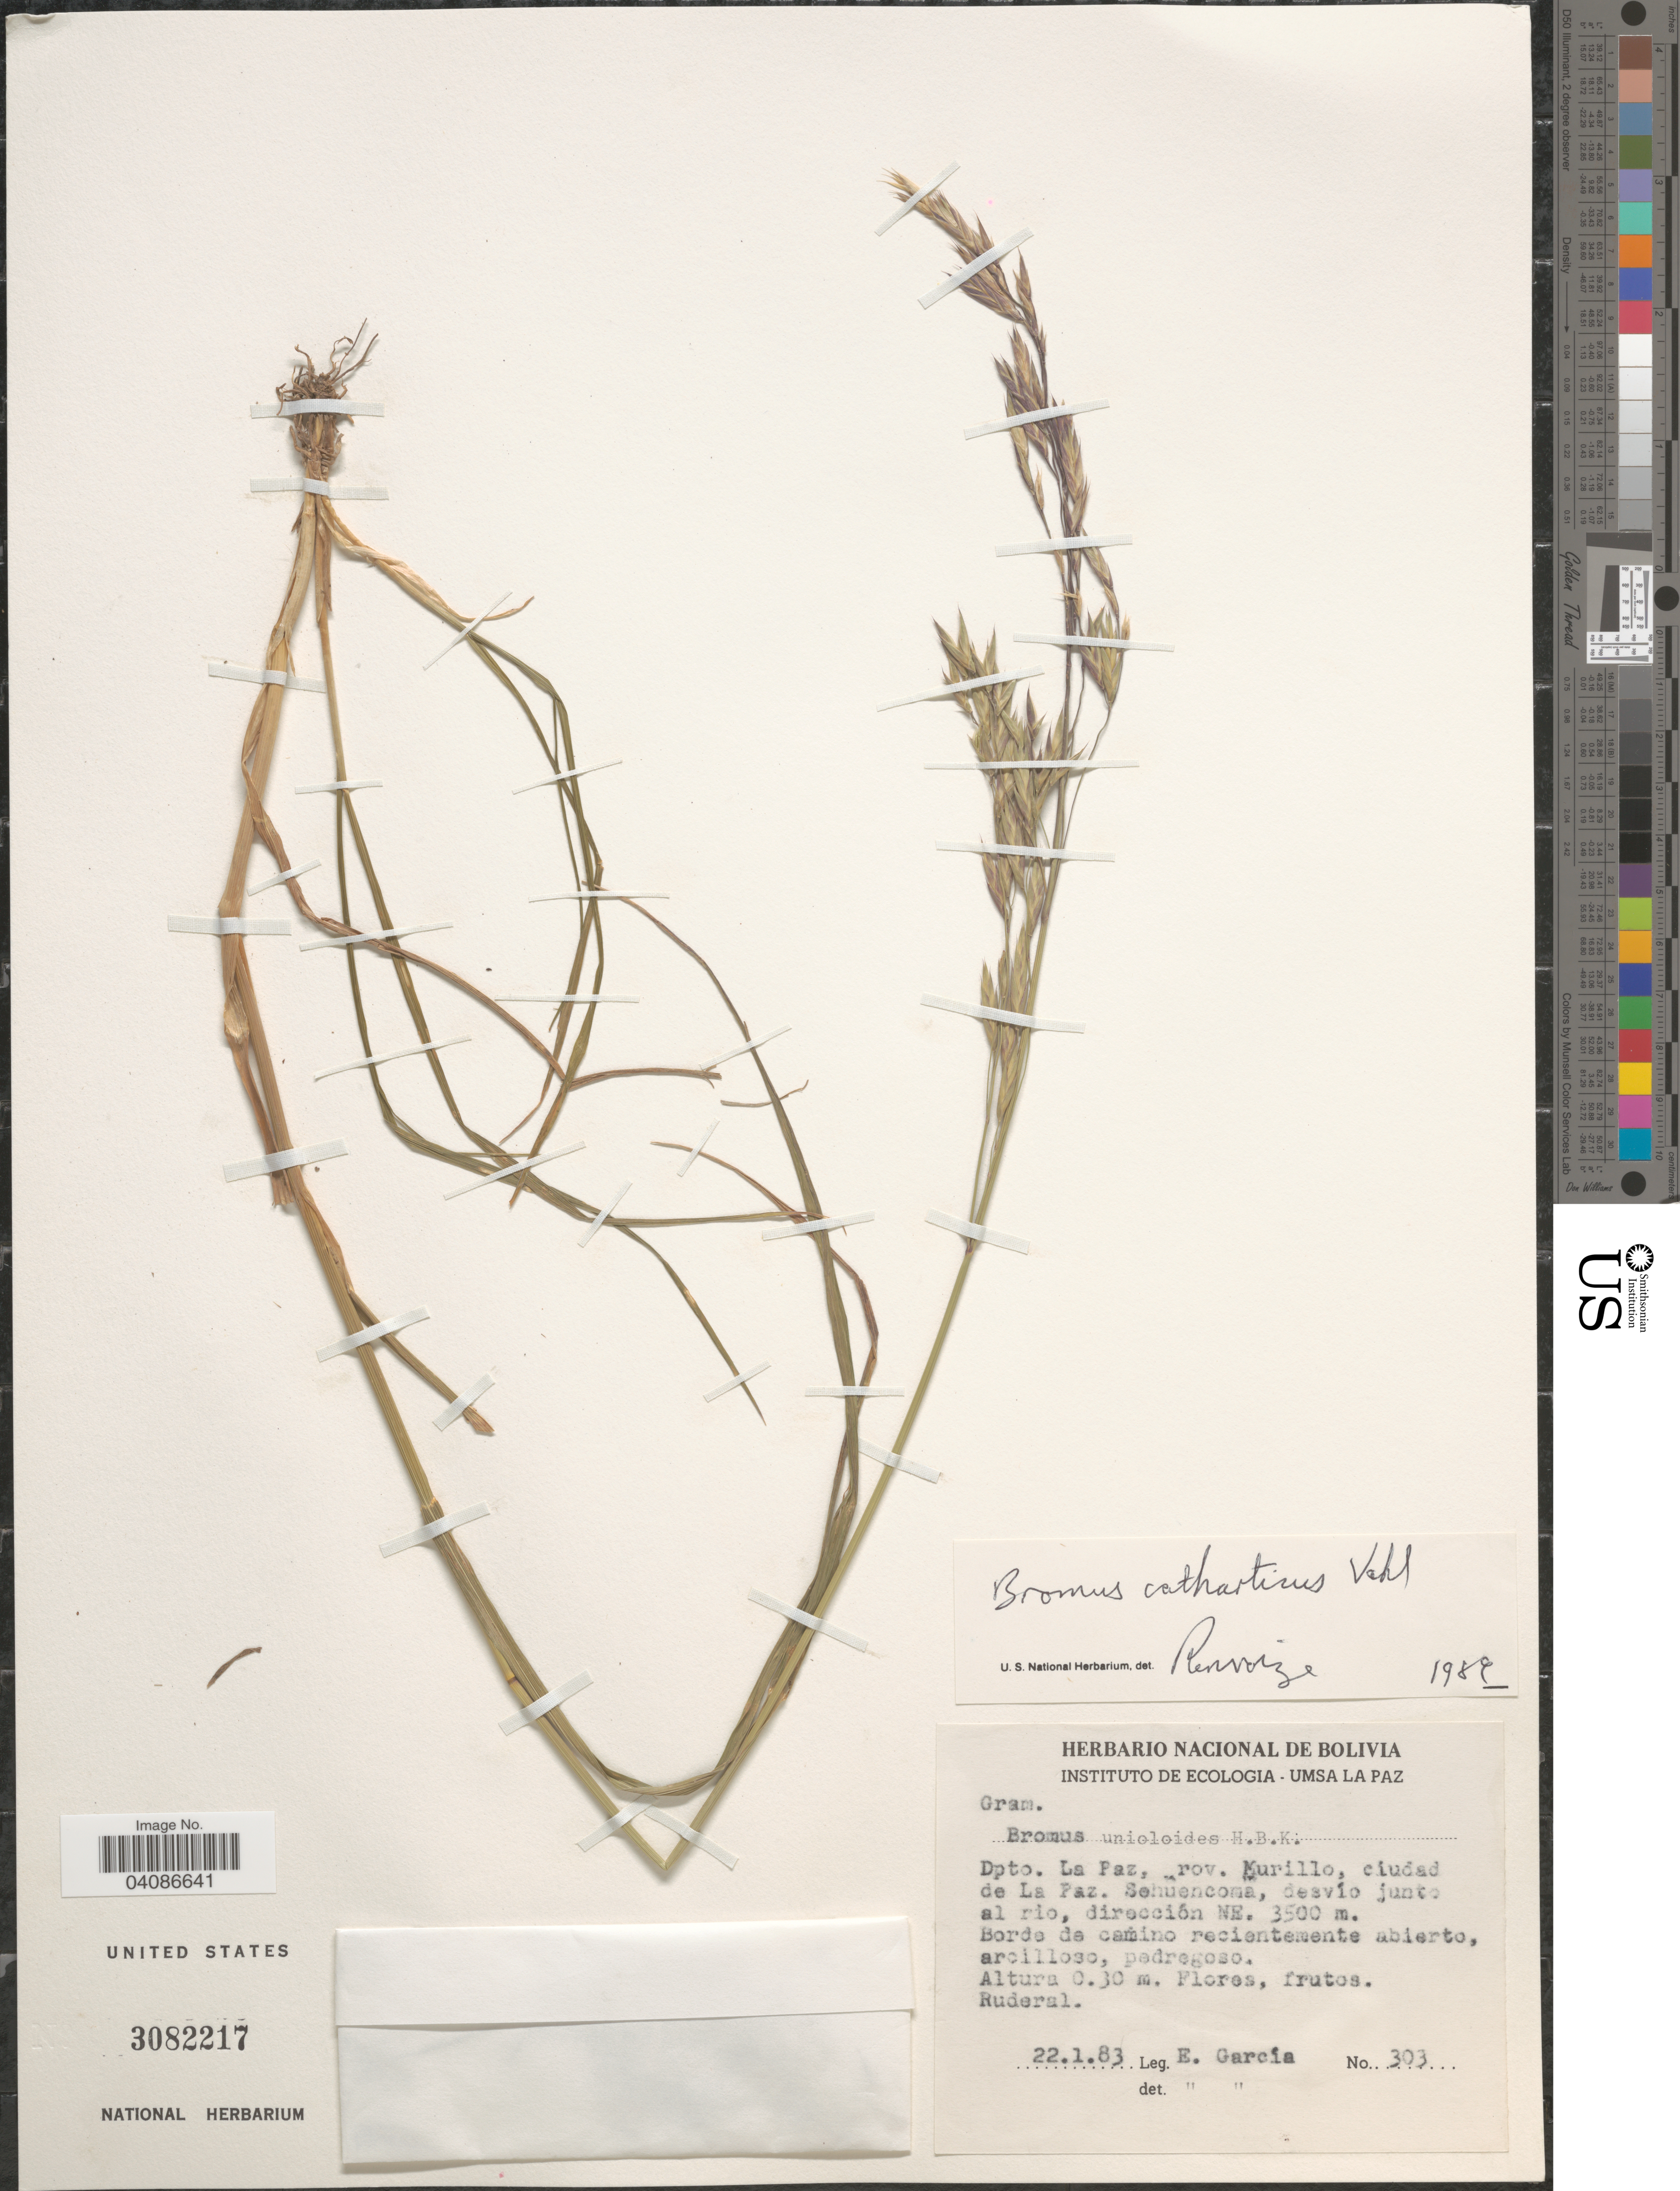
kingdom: Plantae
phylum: Tracheophyta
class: Liliopsida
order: Poales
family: Poaceae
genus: Bromus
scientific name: Bromus catharticus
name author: Vahl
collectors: E. García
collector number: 303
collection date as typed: Transcribed d/m/y: 22/1/83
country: Bolivia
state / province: La Paz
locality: Dpto. La Paz, prov. Murillo, ciudad de La Paz. Sehuencoma, desvío junto al rio, dirección NE.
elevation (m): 3500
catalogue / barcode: US 3082217